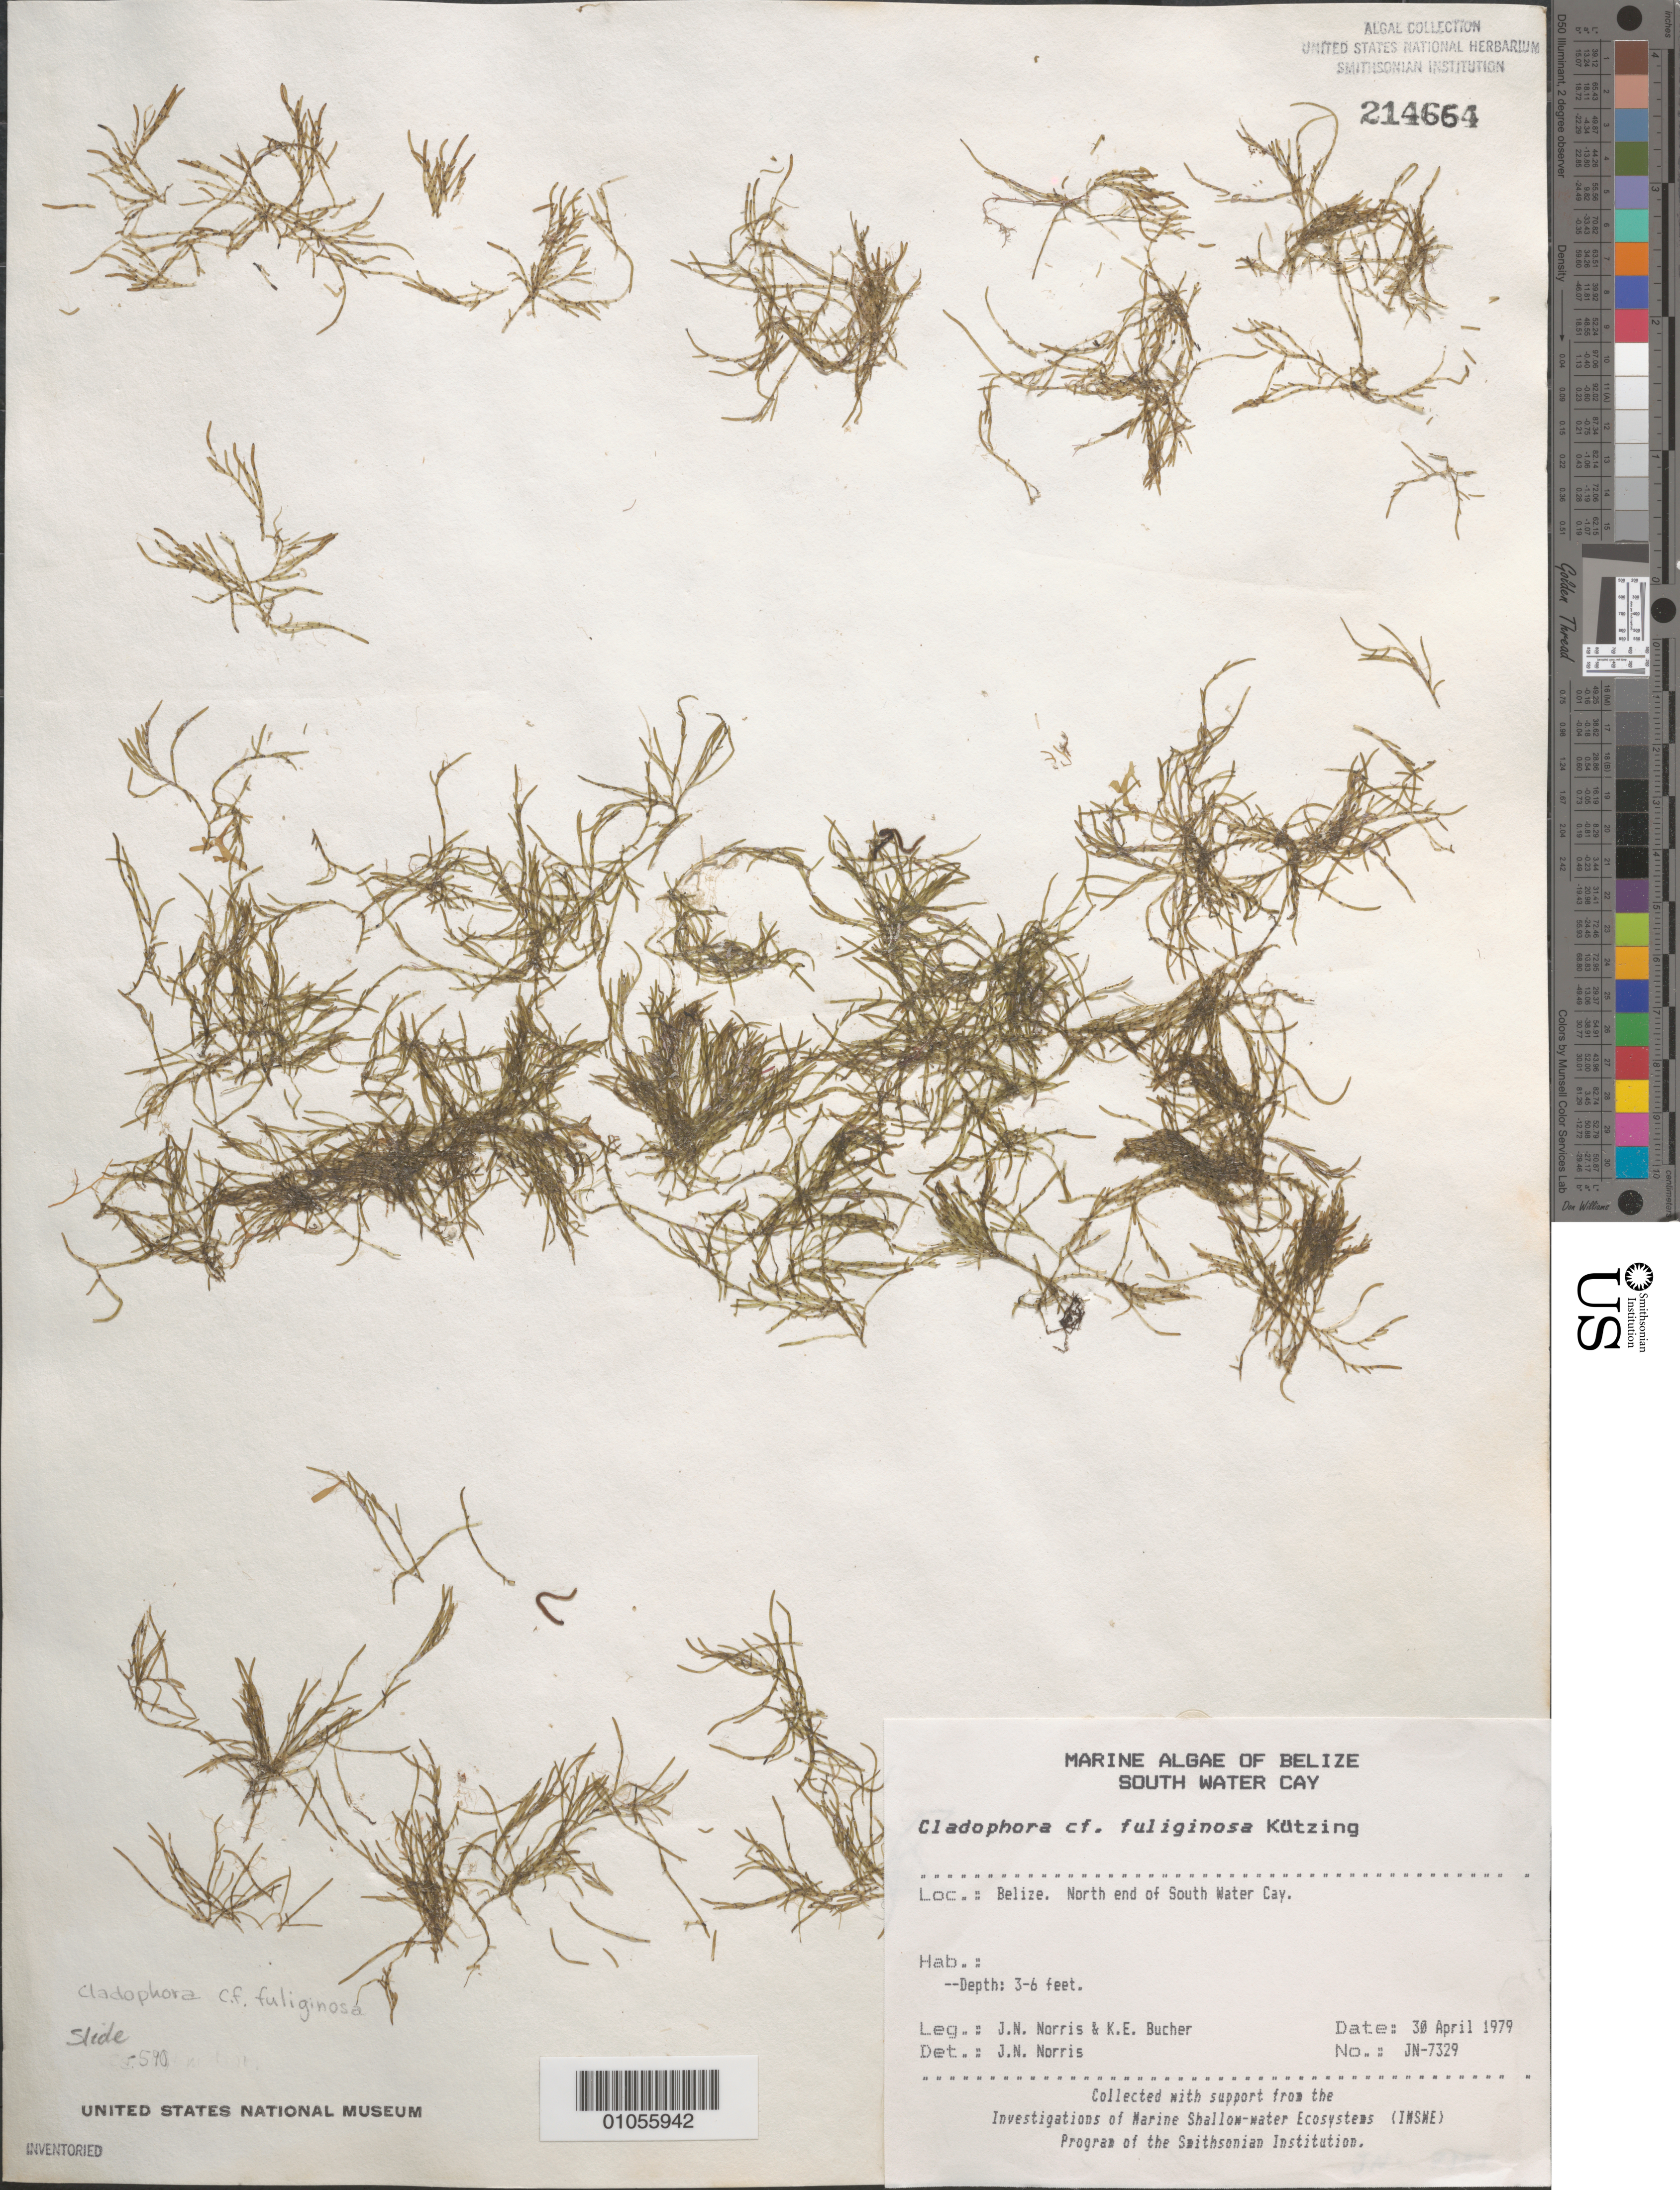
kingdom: Plantae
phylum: Chlorophyta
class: Ulvophyceae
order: Cladophorales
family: Cladophoraceae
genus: Cladophora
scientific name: Cladophora fuliginosa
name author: Kütz.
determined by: Norris, James N.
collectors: J. N. Norris & K. E. Bucher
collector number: JN-7329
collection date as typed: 30 Apr 1979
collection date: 1979-04-30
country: Belize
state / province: Stann Creek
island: South Water Cay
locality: North end of the cay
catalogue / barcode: US 214664